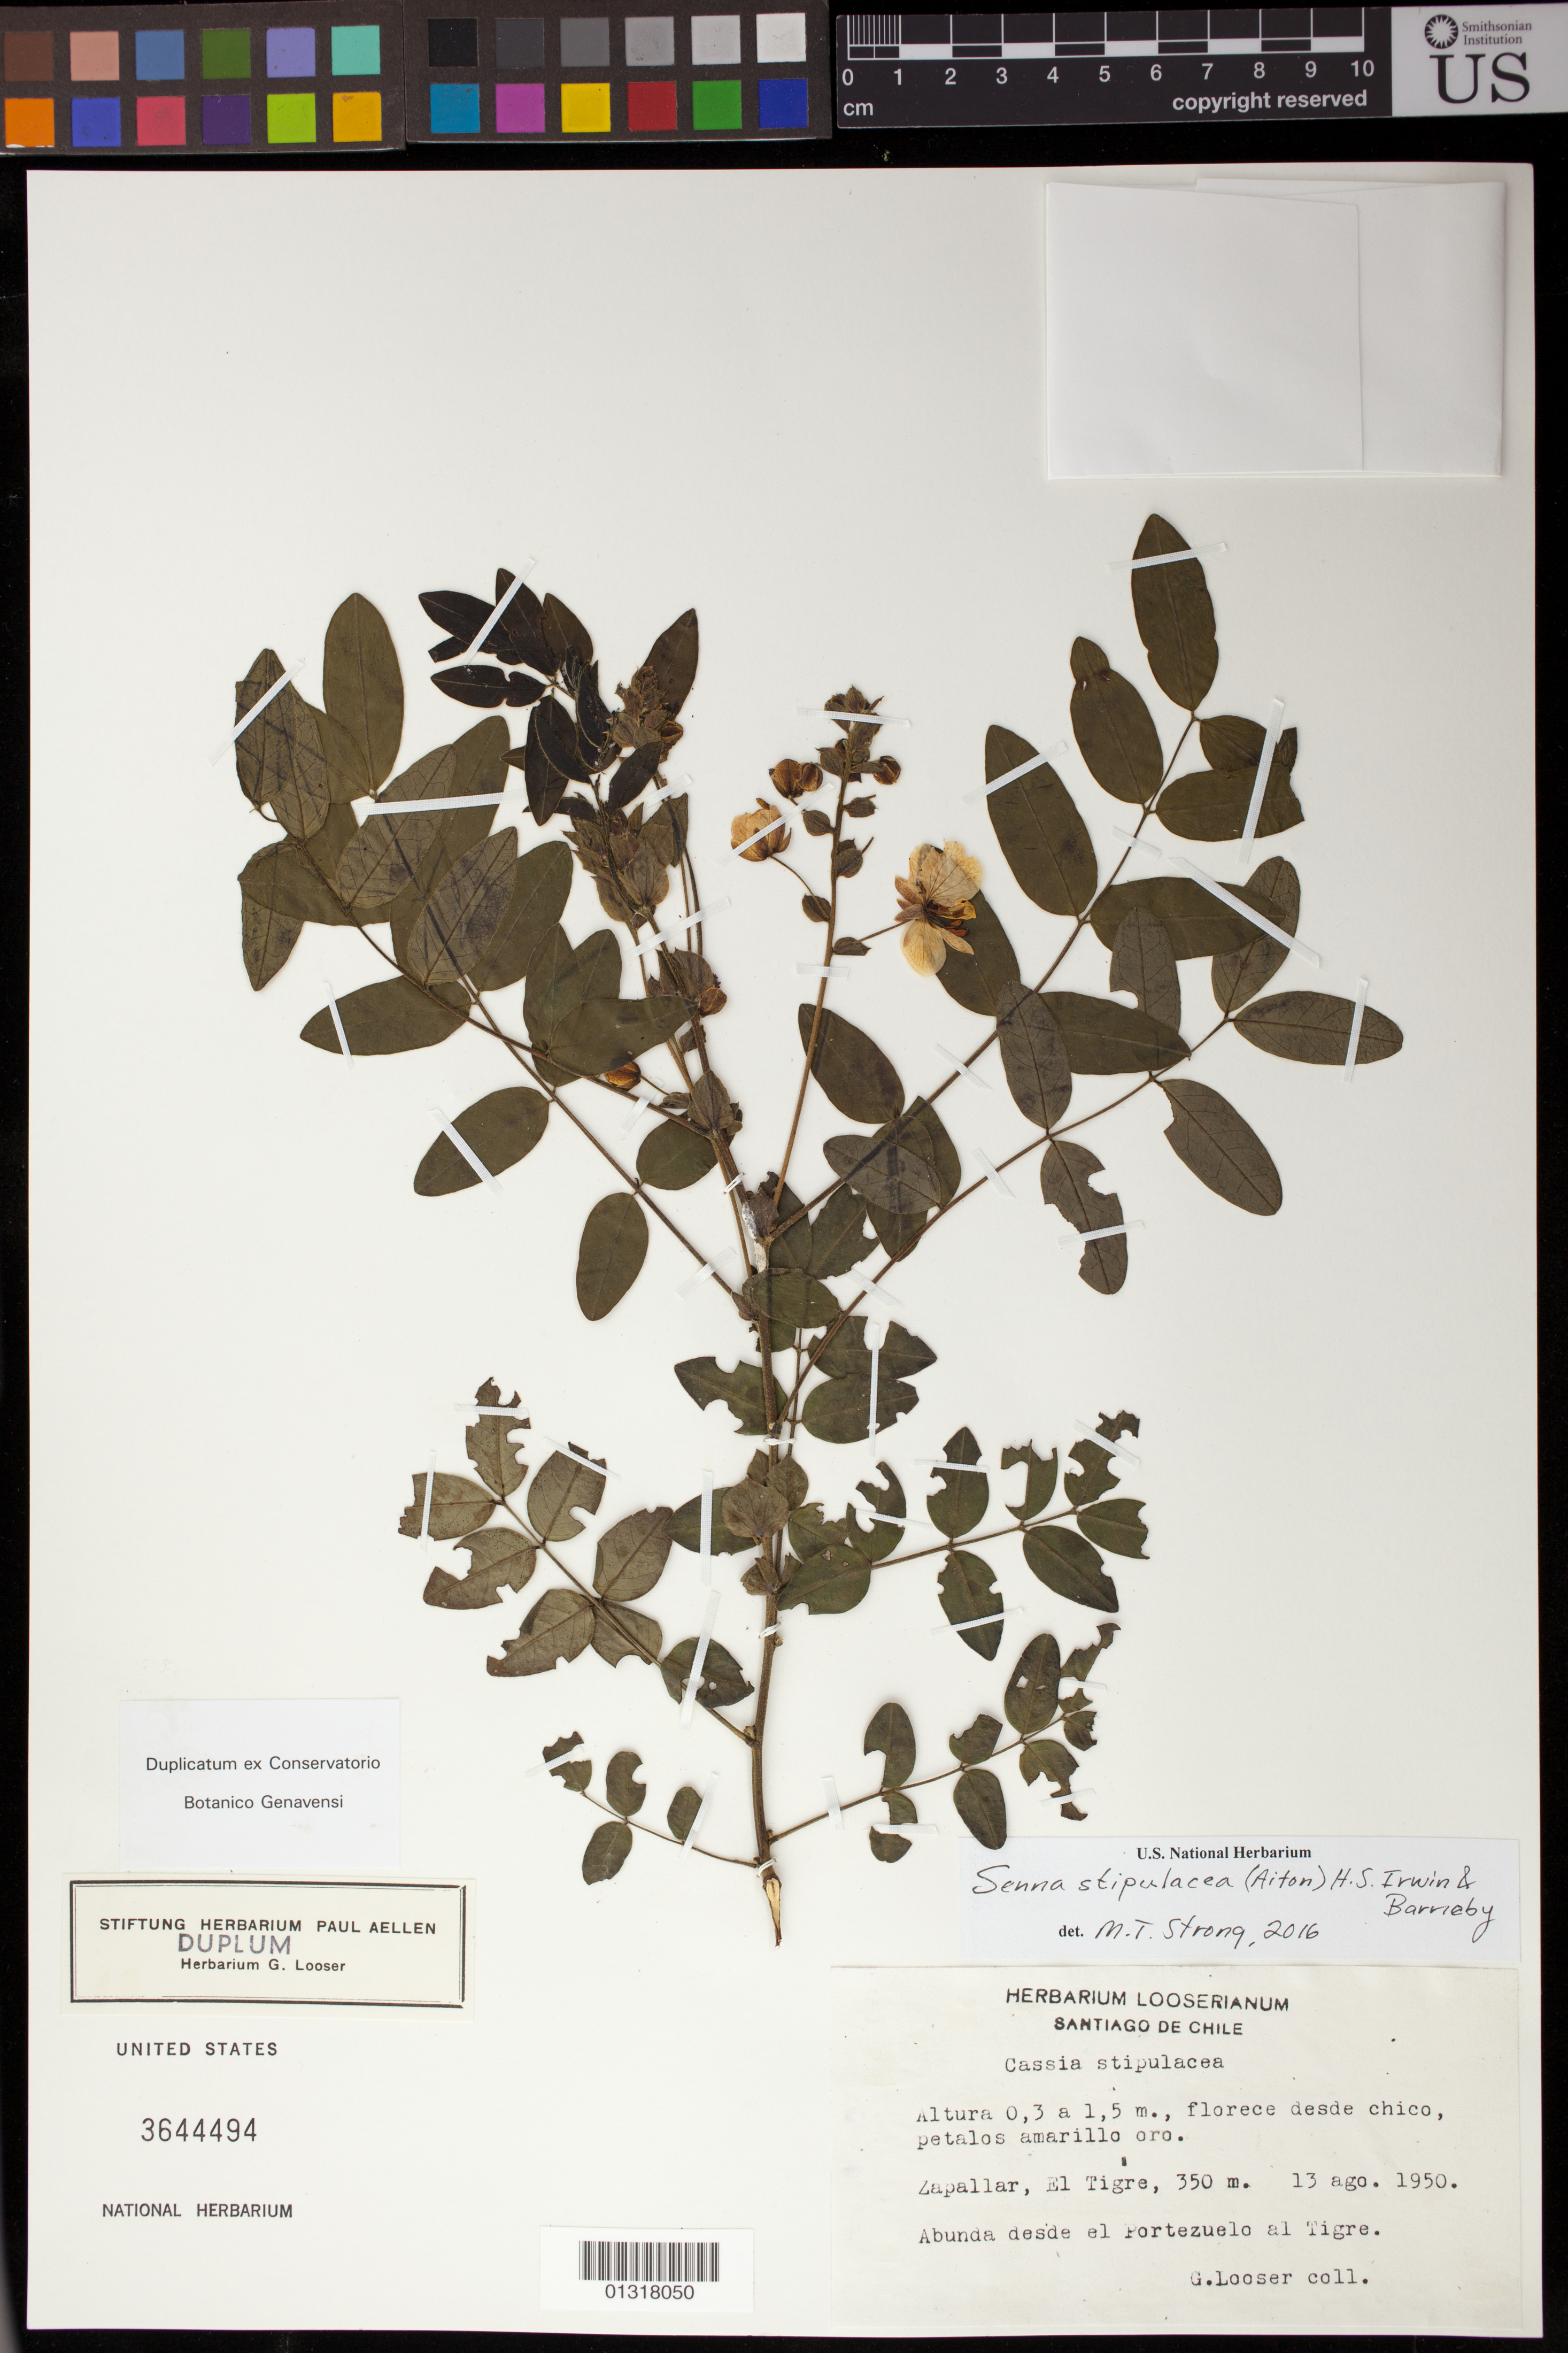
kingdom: Plantae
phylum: Tracheophyta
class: Magnoliopsida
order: Fabales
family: Fabaceae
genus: Senna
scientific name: Senna stipulacea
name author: (Aiton) H.S. Irwin & Barneby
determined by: Strong, M. T., (US), Smithsonian Institution - National Museum of Natural History (UNITED STATES)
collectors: G. Looser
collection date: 1950-08-13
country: Chile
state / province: Valparaíso (V)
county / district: Petorca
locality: Zapallar, El Tigre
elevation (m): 350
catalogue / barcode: US 3644494